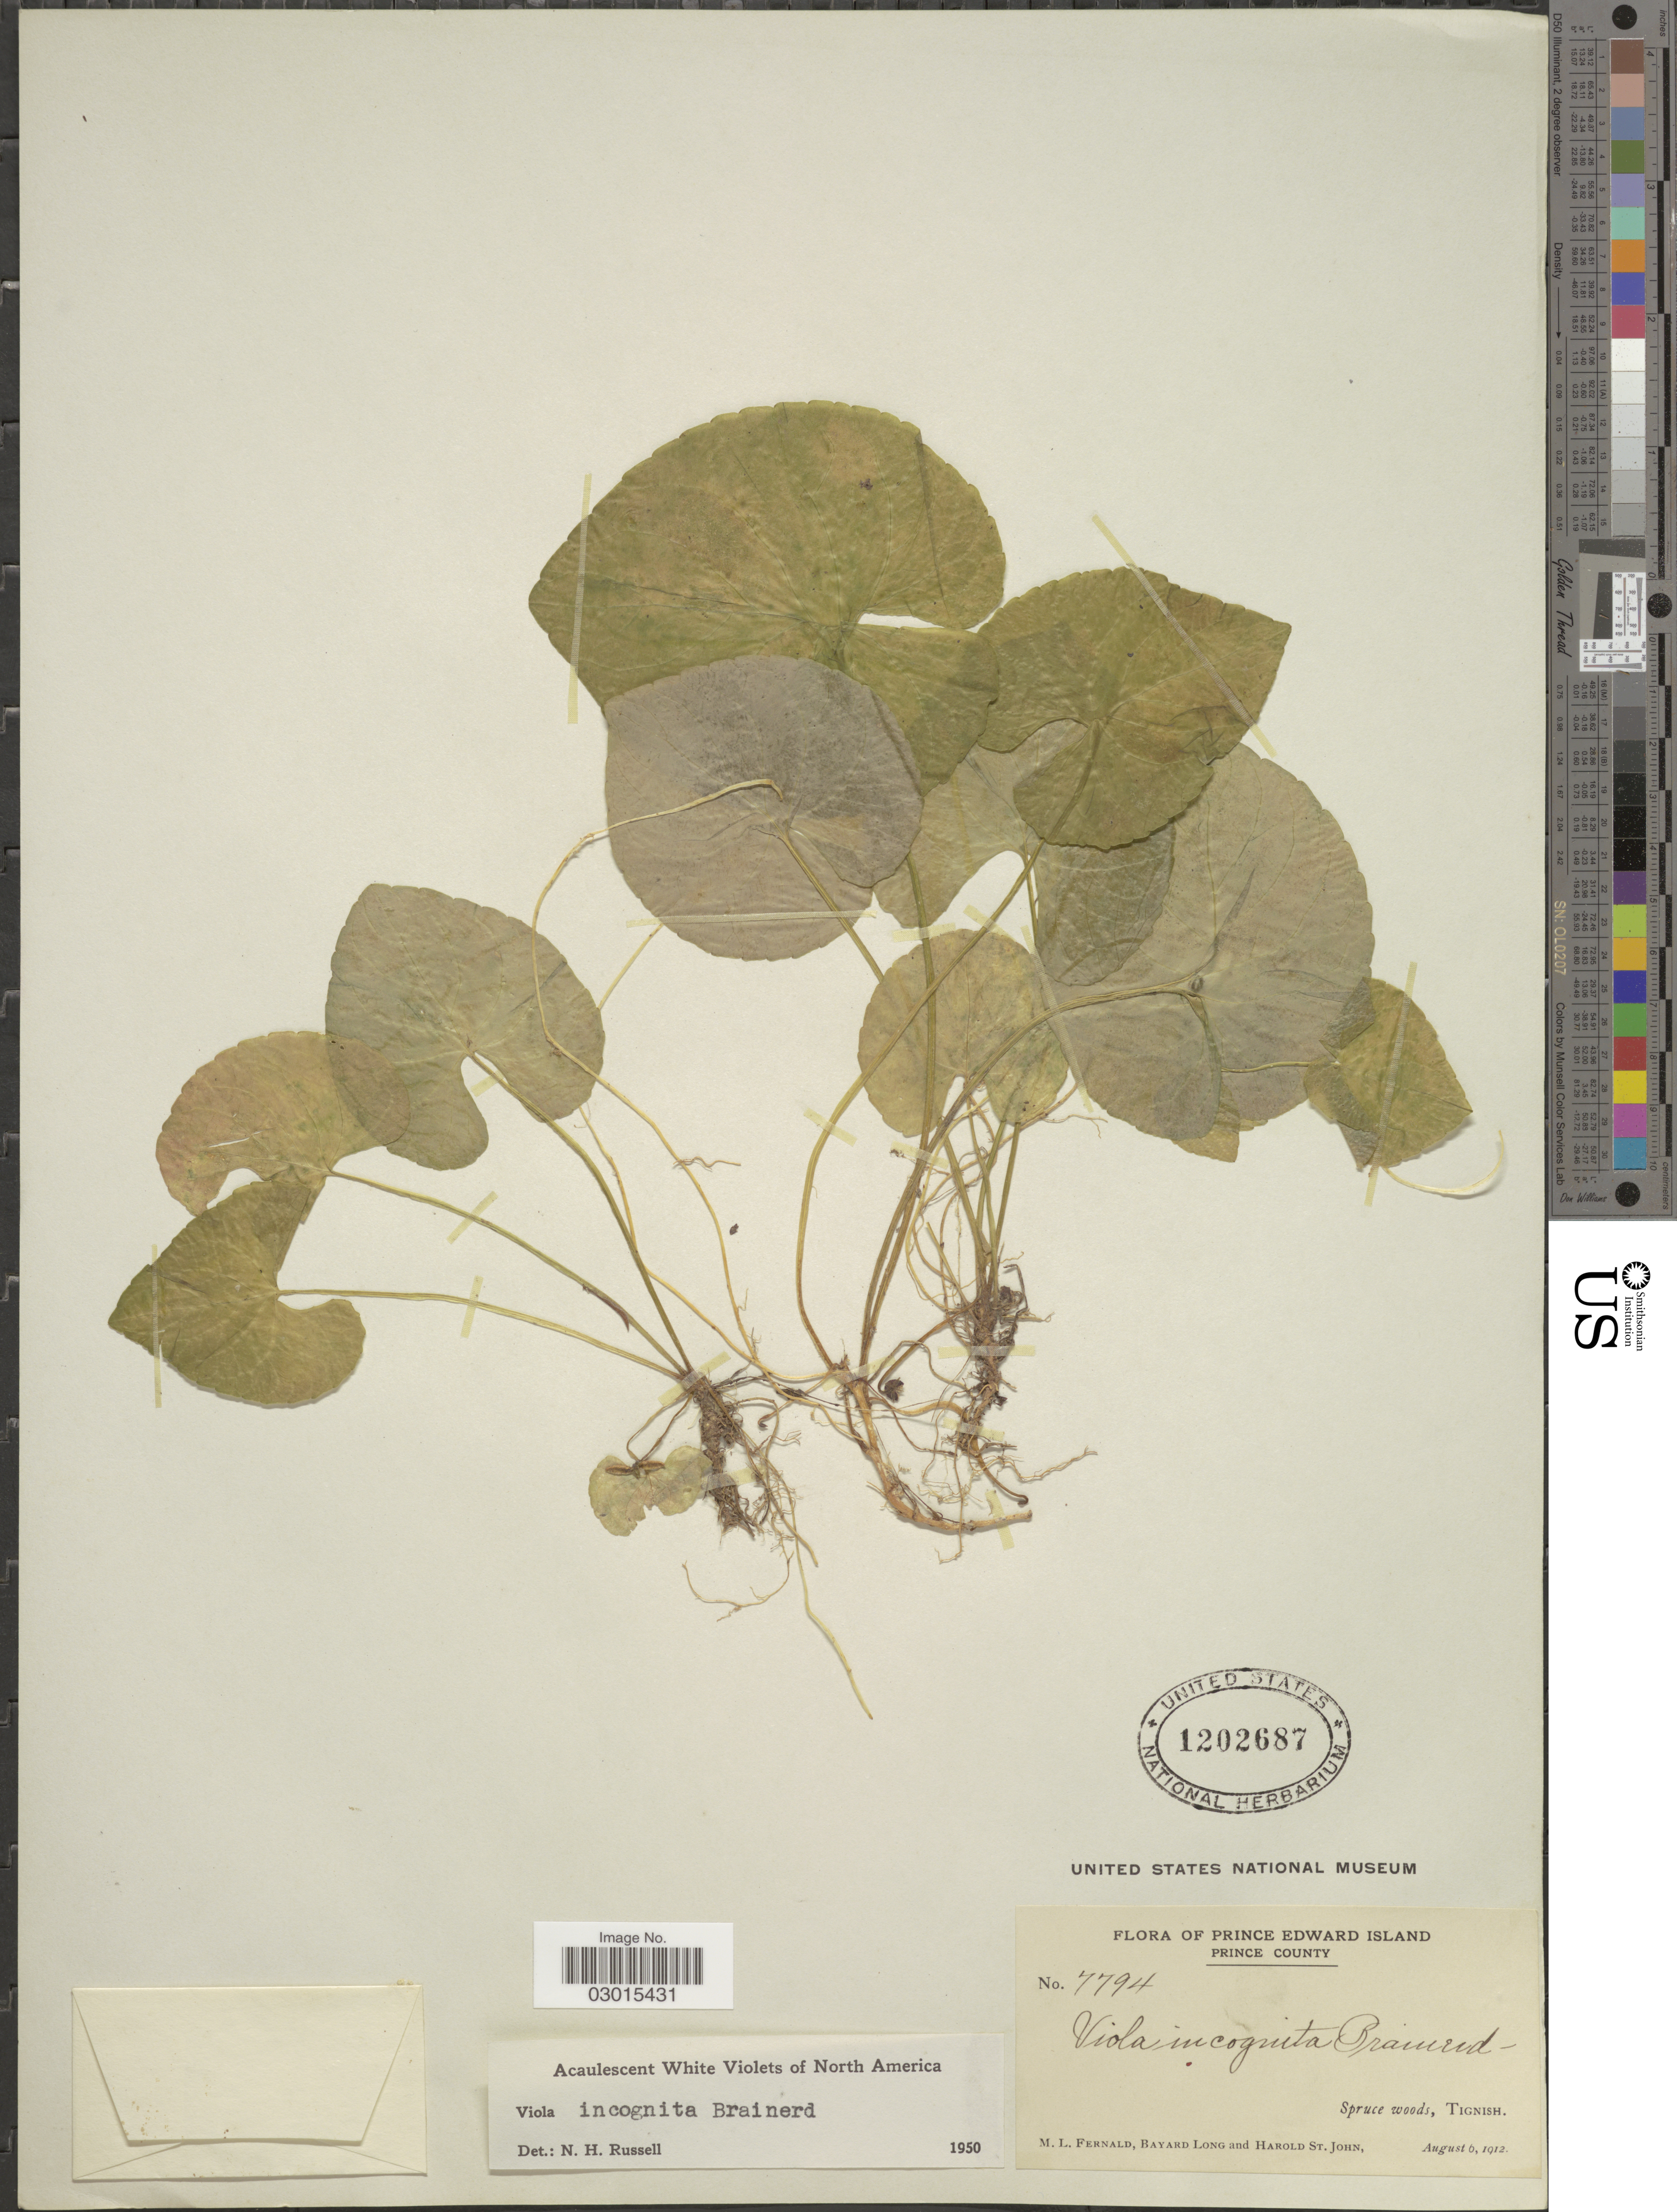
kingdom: Plantae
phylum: Tracheophyta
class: Magnoliopsida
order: Malpighiales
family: Violaceae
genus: Viola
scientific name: Viola incognita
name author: Brainerd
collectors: M. L. Fernald, B. Long & H. St. John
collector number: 7794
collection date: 1912-08-06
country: Canada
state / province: Prince Edward Island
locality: Prince County. Tignish.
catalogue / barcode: US 1202687